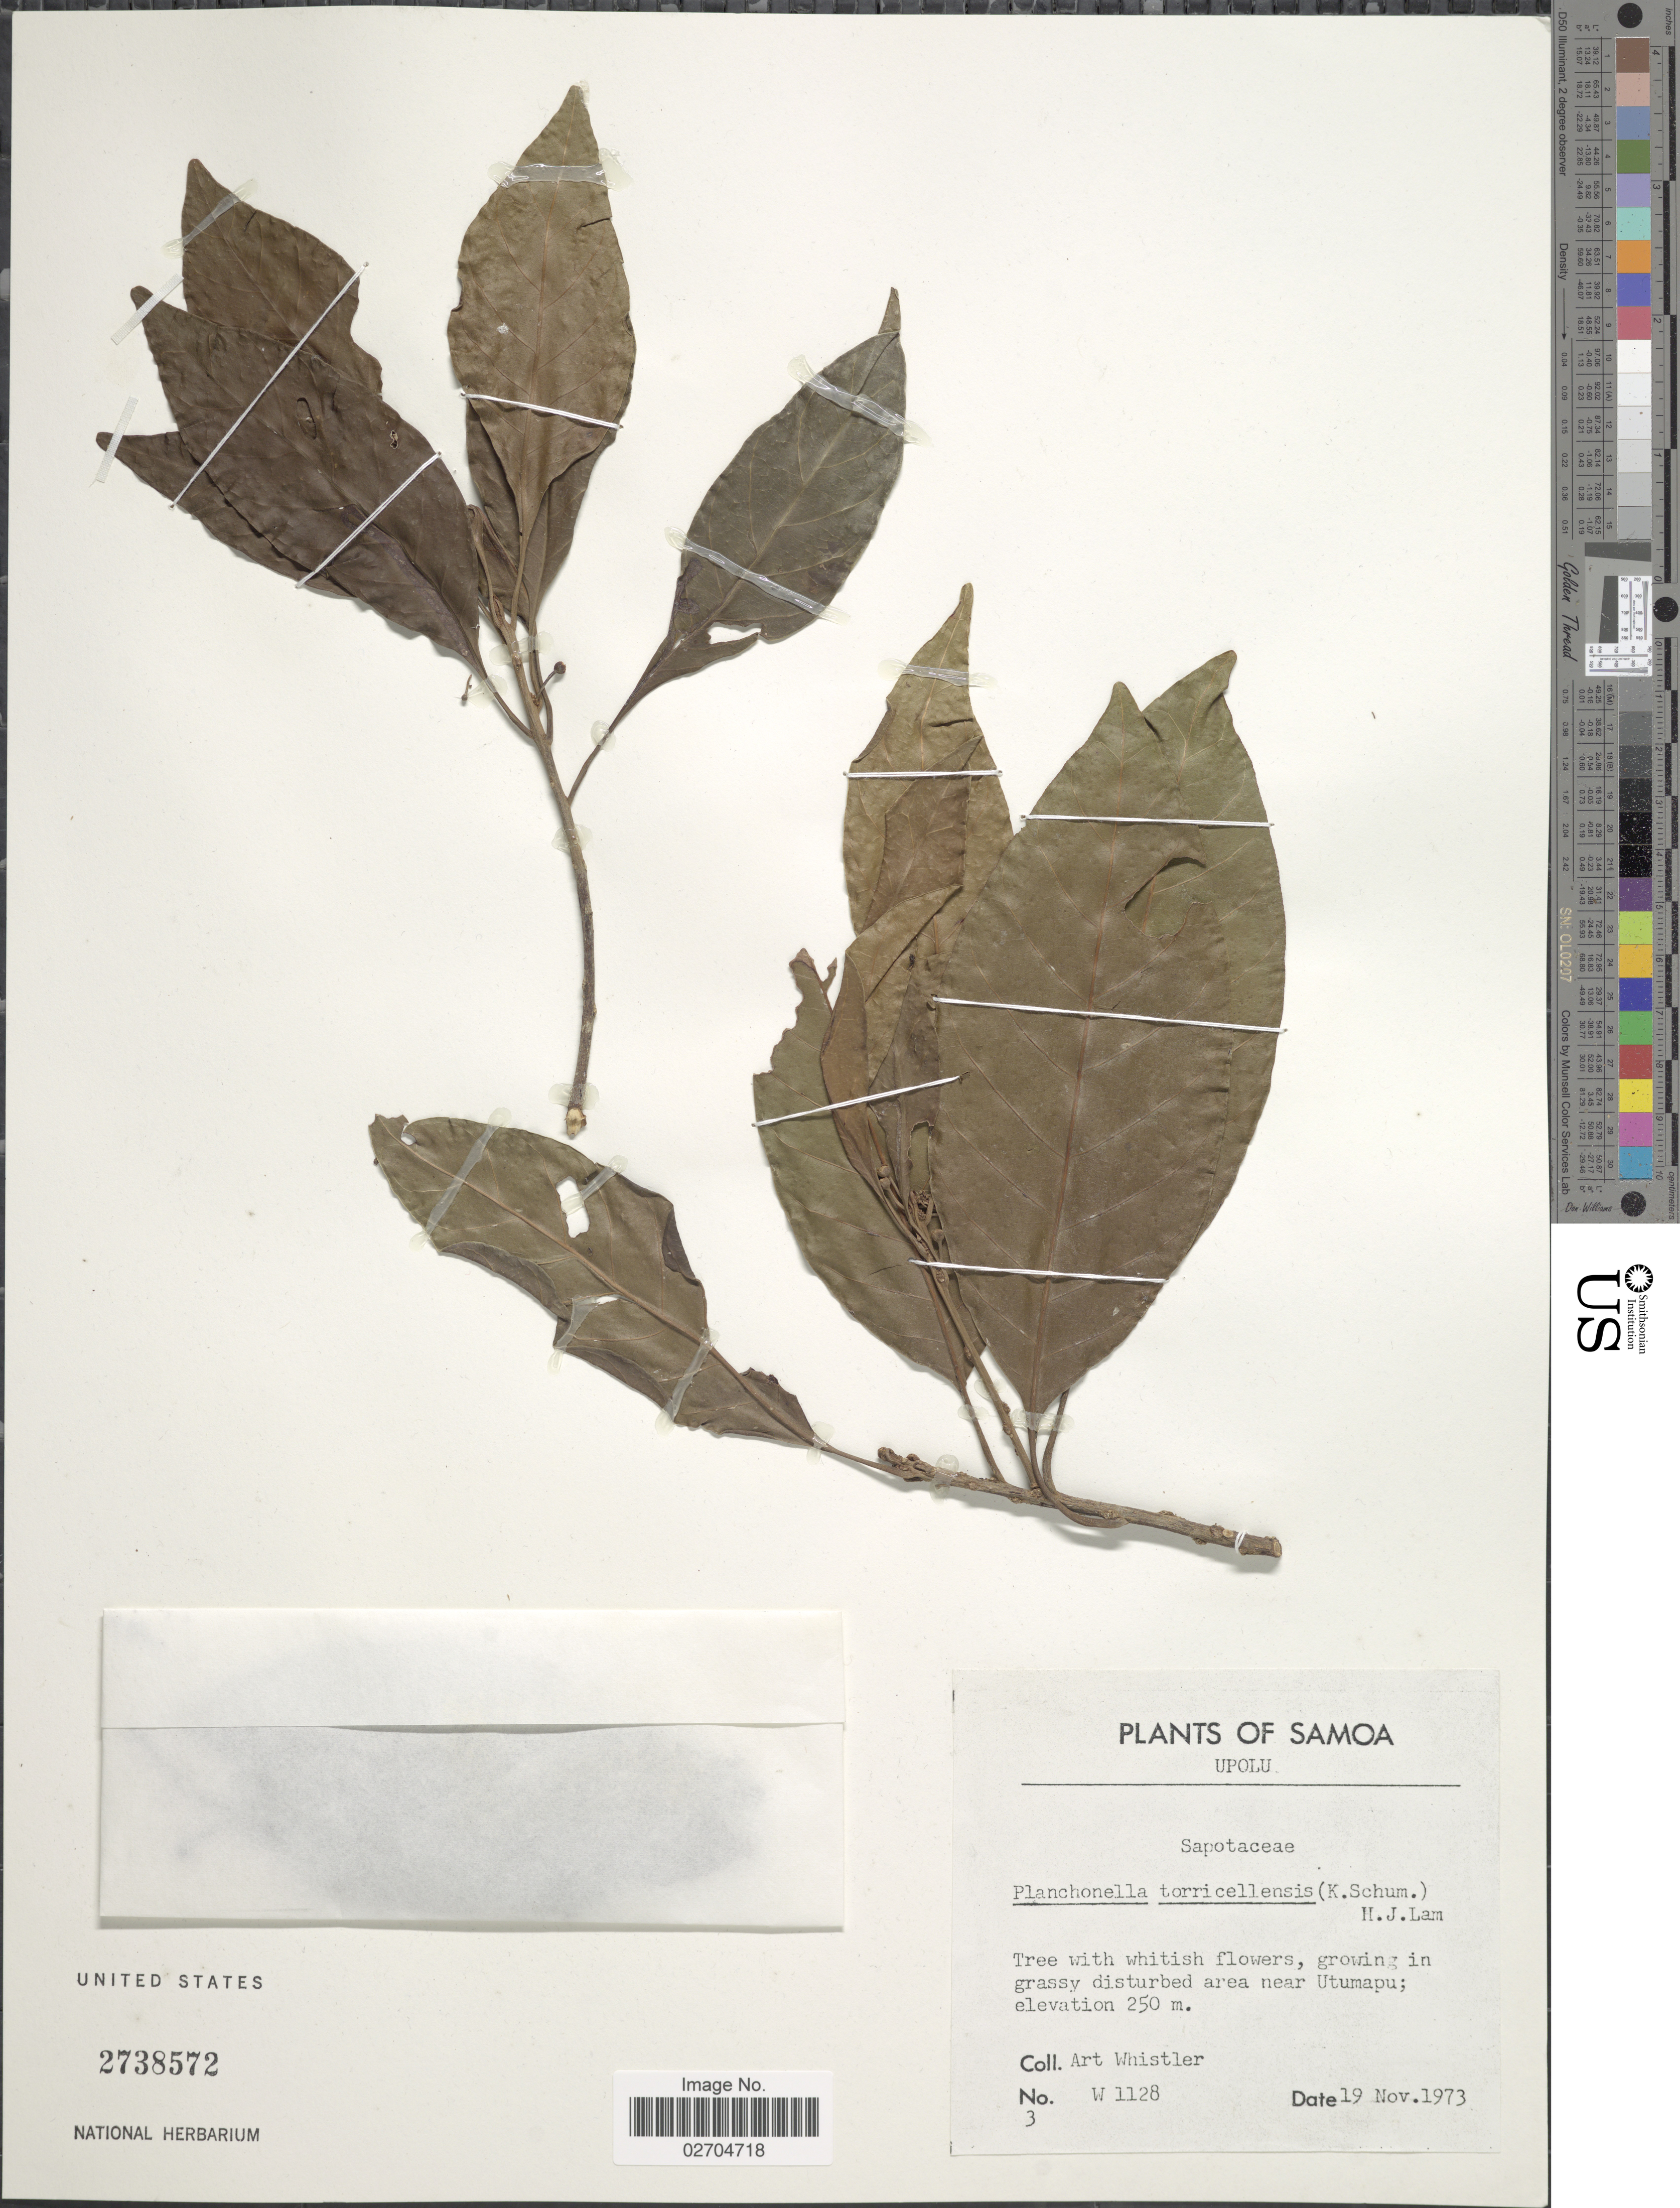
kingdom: Plantae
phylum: Tracheophyta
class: Magnoliopsida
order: Ericales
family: Sapotaceae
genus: Planchonella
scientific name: Planchonella torricellensis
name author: (K. Schum.) H.J. Lam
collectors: A. Whistler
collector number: W 1128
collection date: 1973-11-19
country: Samoa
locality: Samoa. Upolu, area near Utumapu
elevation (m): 250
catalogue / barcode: US 2738572